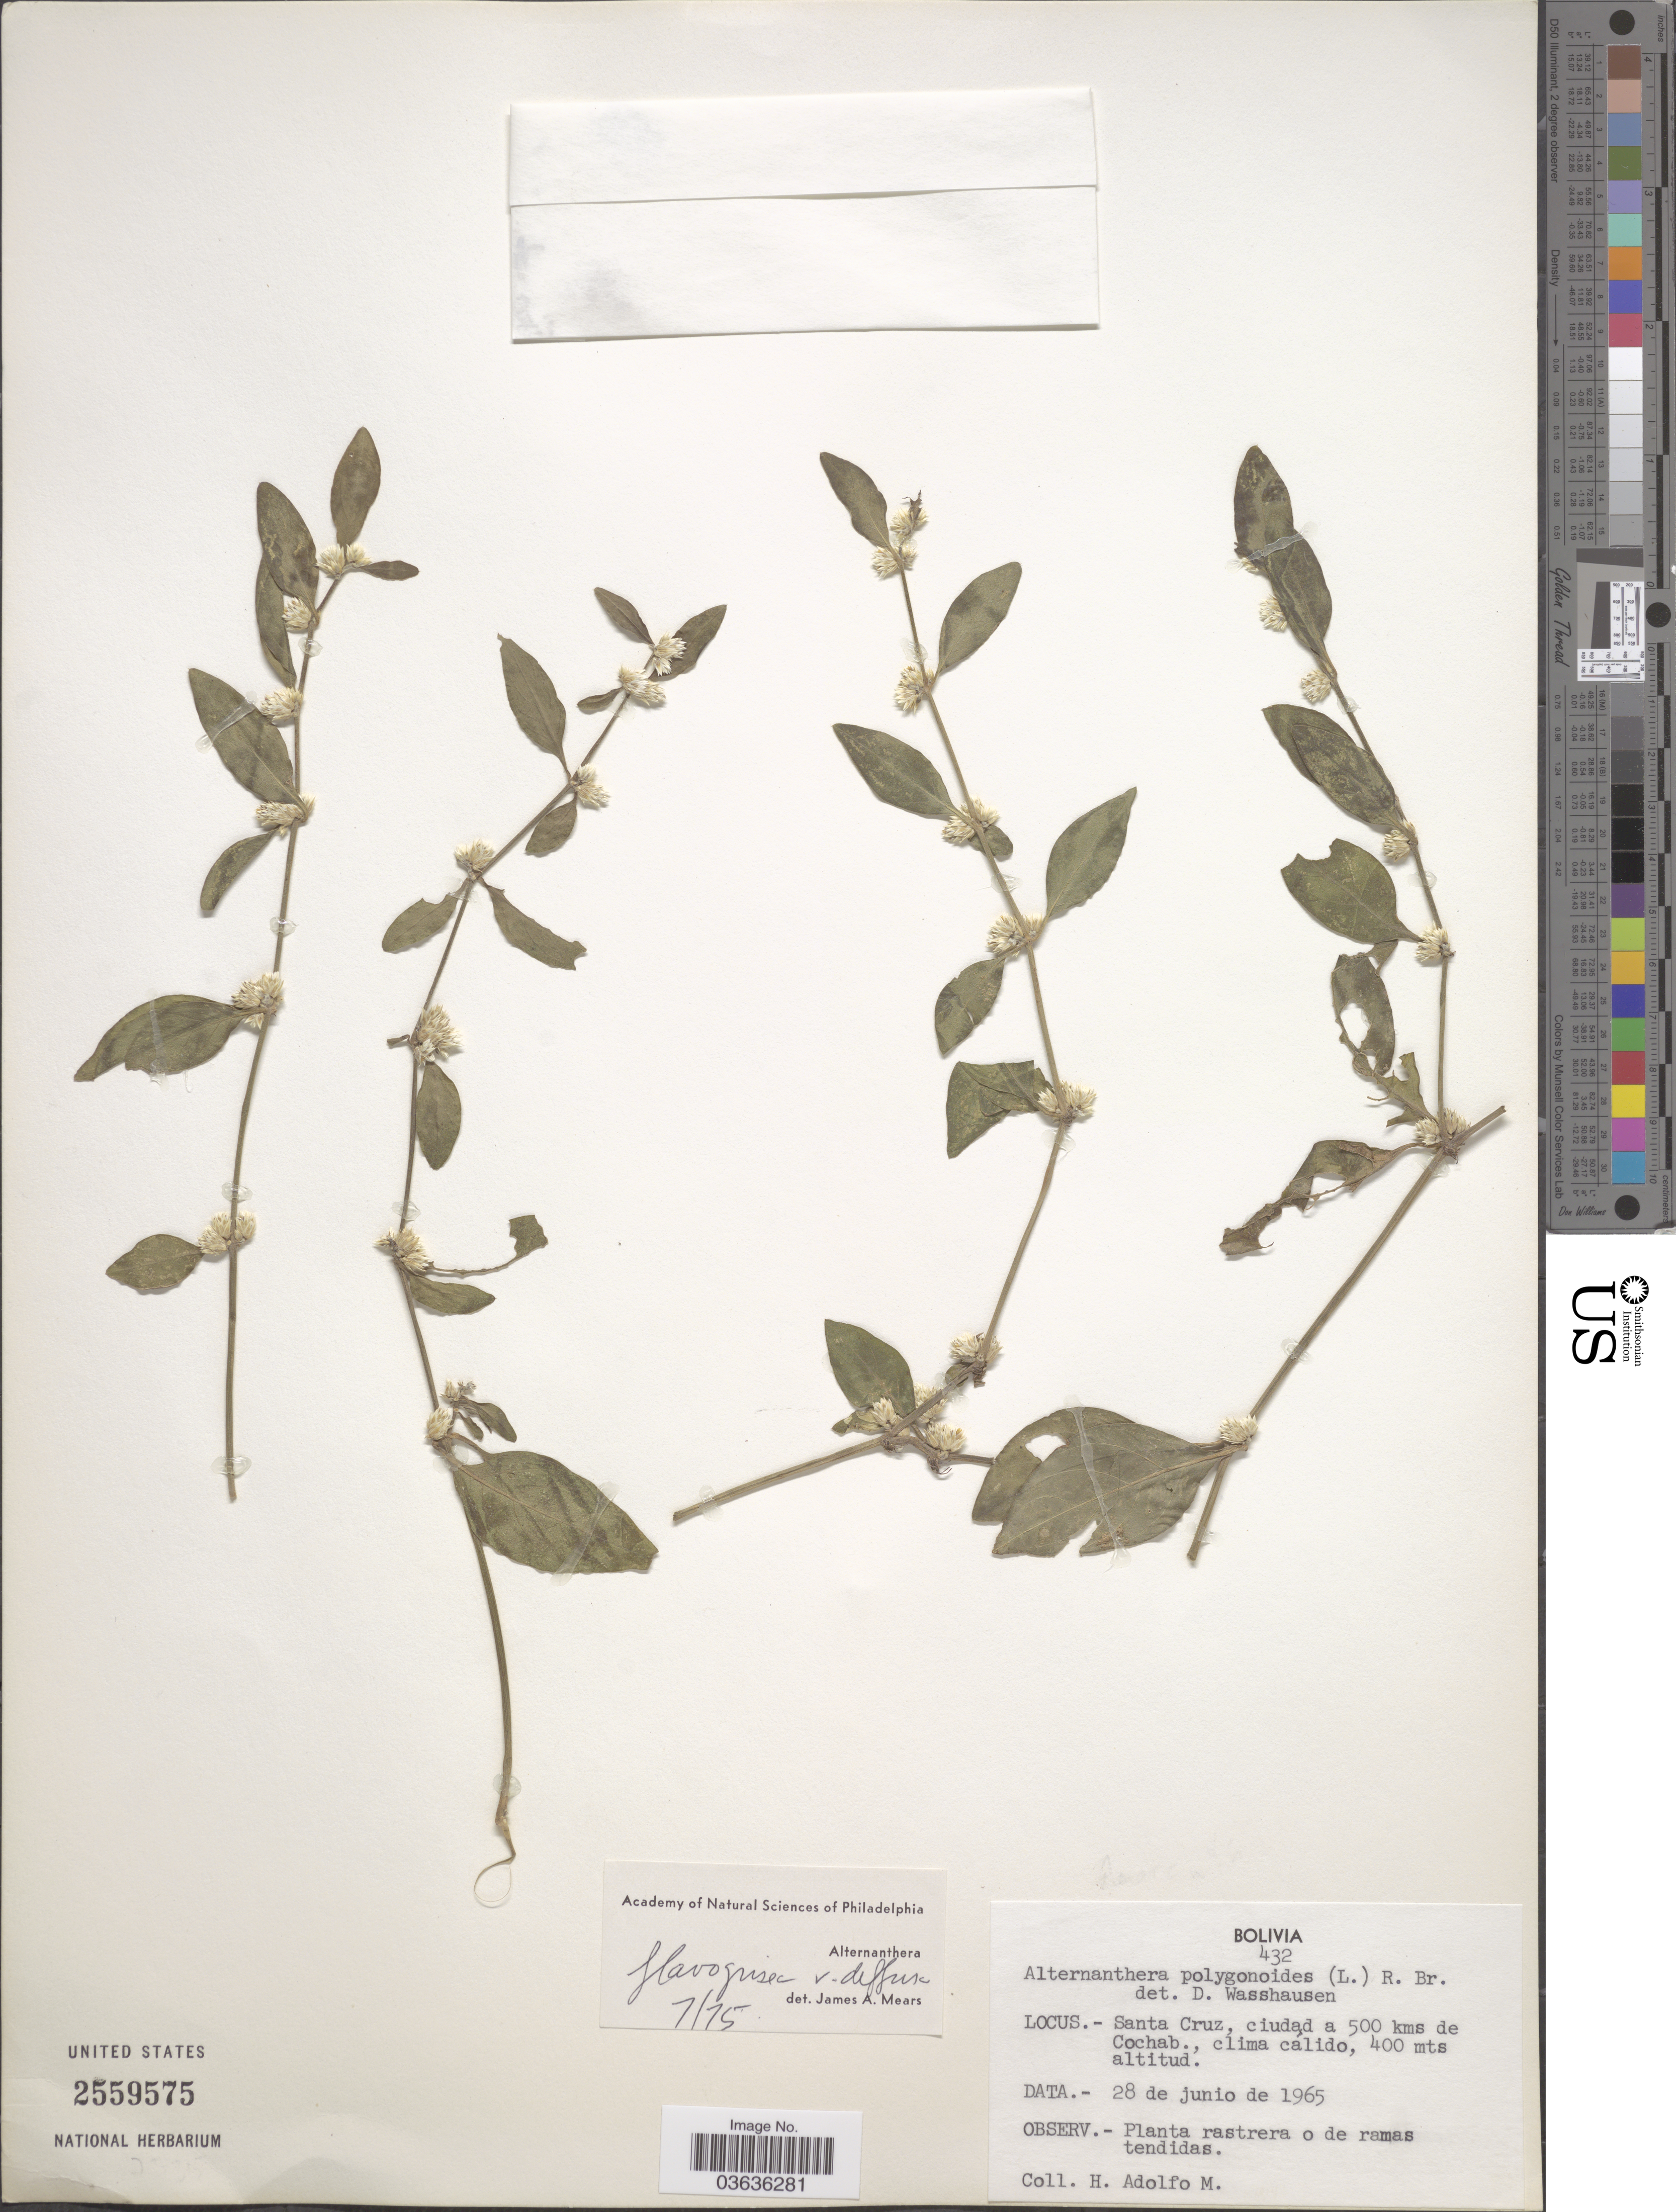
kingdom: Plantae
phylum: Tracheophyta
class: Magnoliopsida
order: Caryophyllales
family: Amaranthaceae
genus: Alternanthera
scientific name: Alternanthera flavogrisea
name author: Urb.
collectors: H. Adolfo M.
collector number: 432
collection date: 1965-06-28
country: Bolivia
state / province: Santa Cruz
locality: Ciudad a 500 kms de Cochab., clima calido.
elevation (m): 400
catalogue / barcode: US 2559575